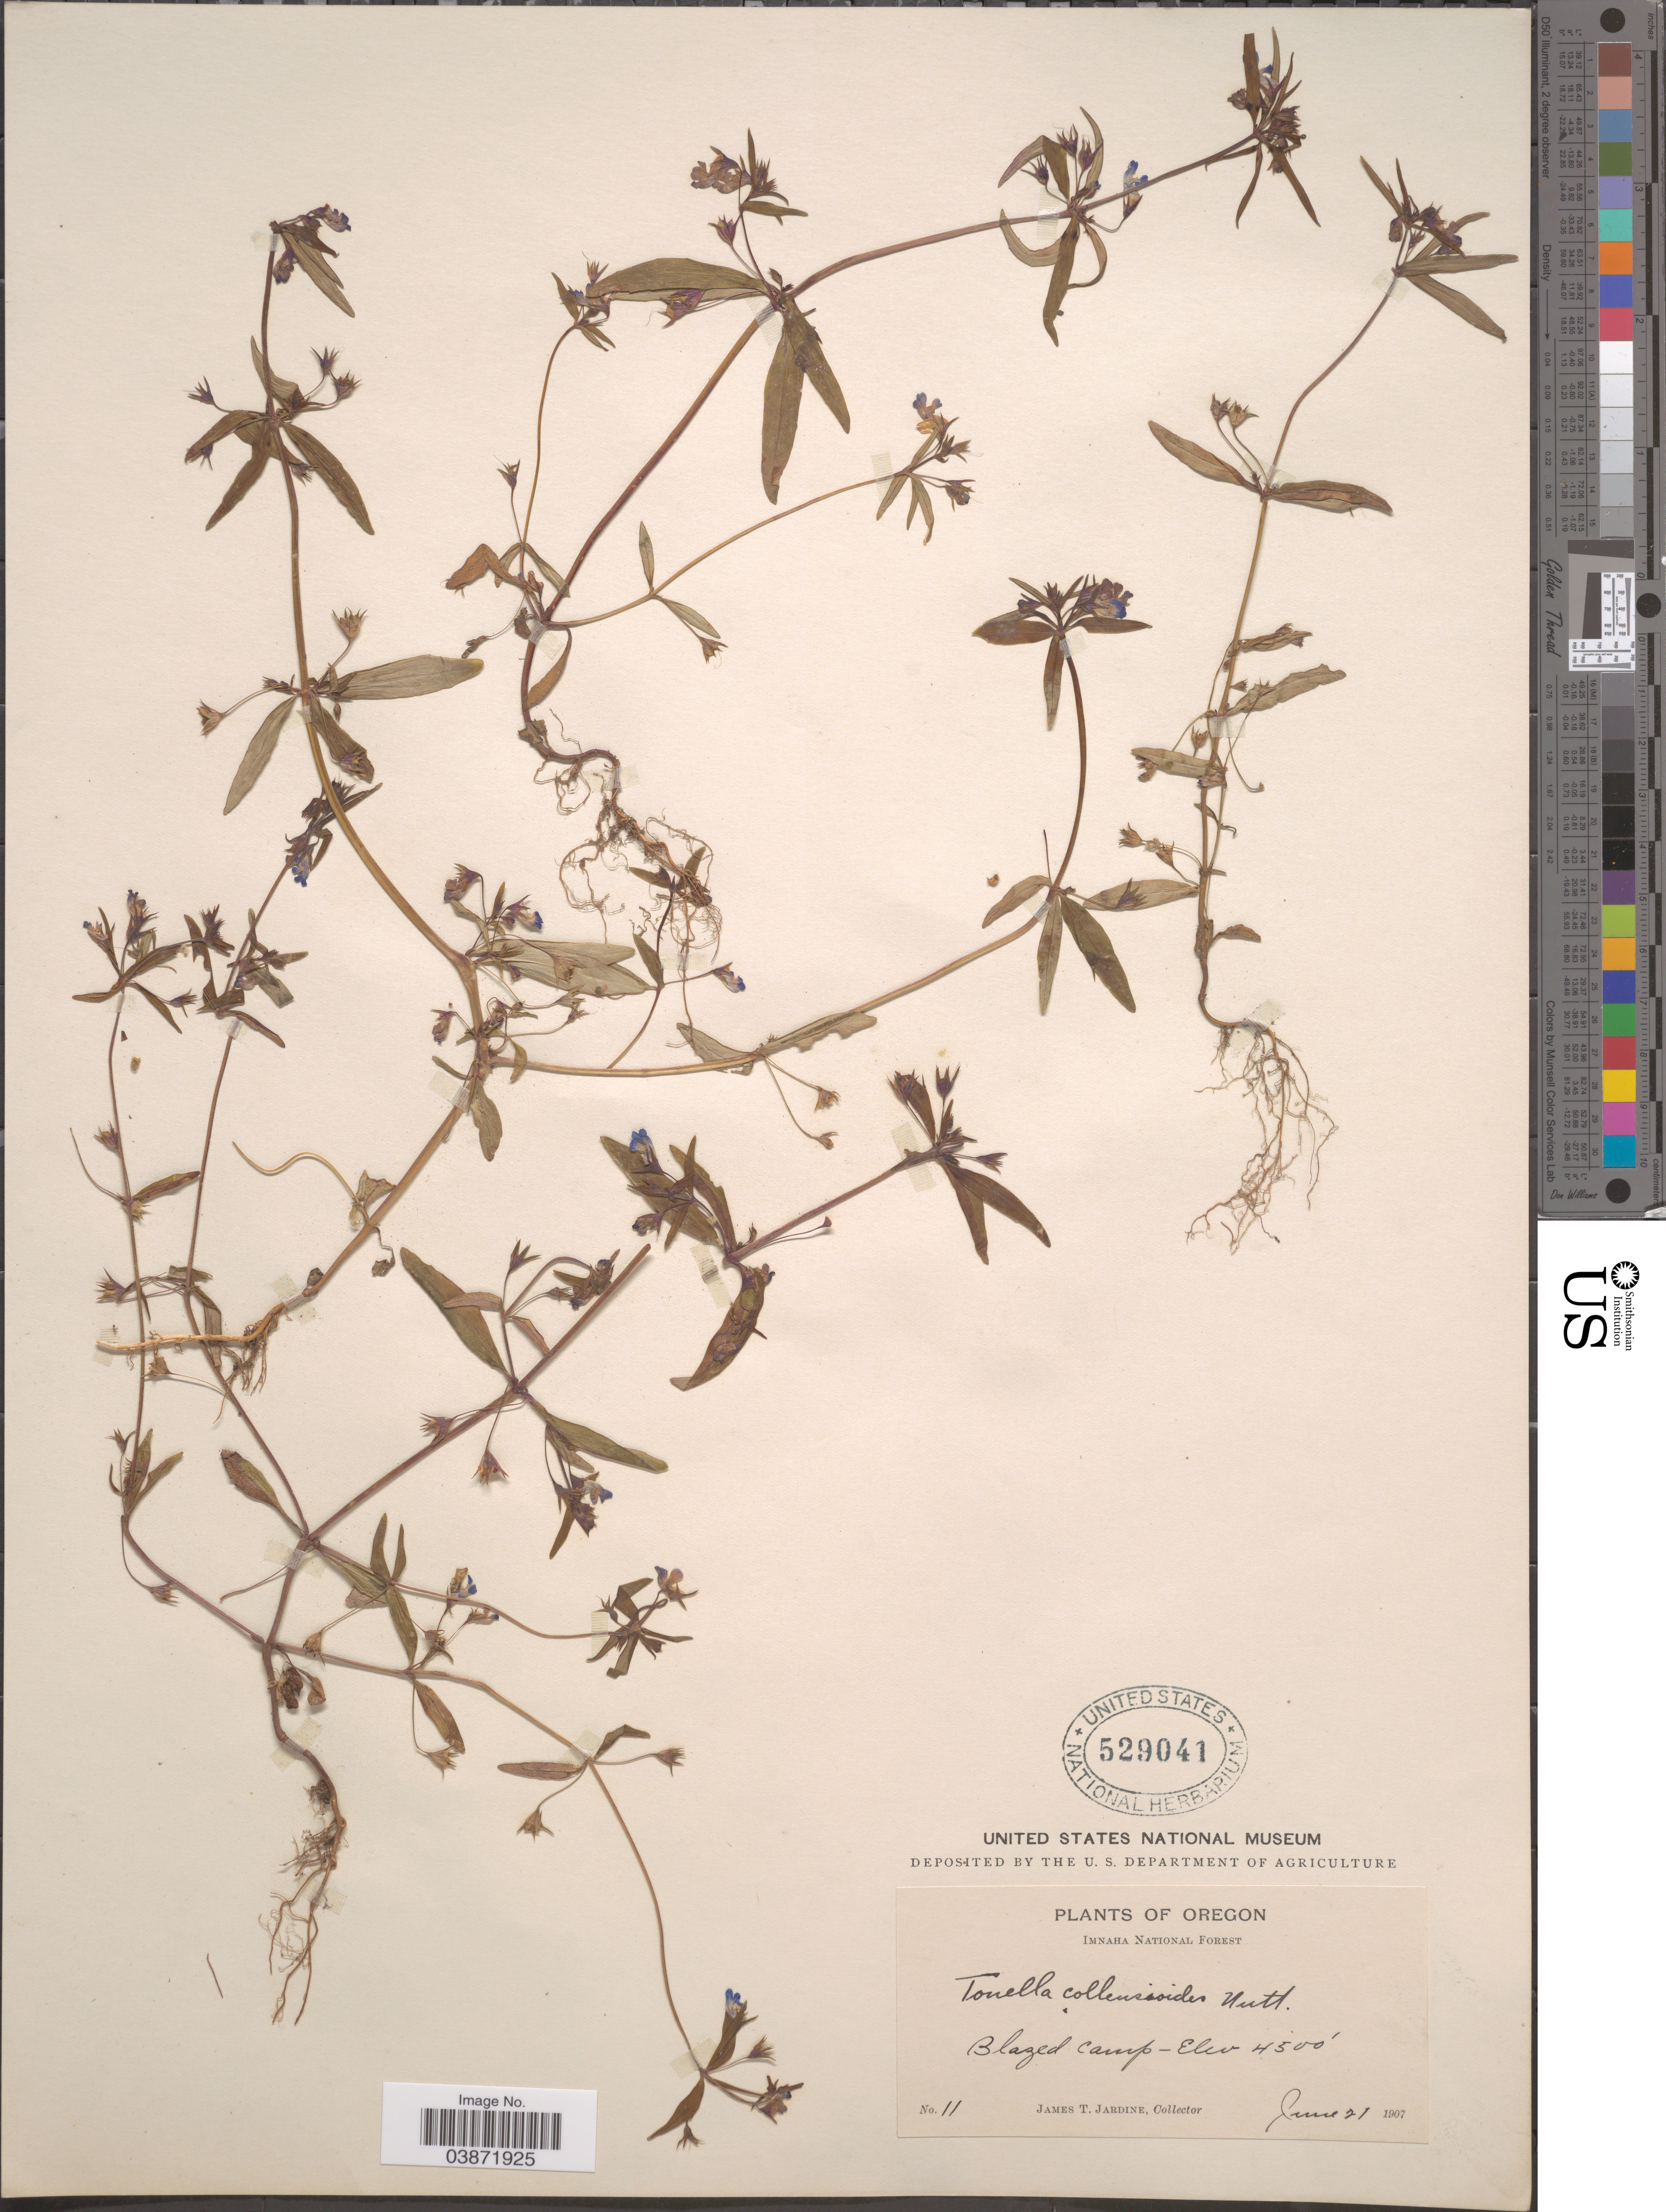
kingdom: Plantae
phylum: Tracheophyta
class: Magnoliopsida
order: Lamiales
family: Plantaginaceae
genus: Tonella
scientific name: Tonella collinsioides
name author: Nutt. ex A. Gray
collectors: J. T. Jardine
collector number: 11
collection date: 1907-06-21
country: United States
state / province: Oregon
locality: Imnaha National Forest. Blazed Camp.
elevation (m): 1372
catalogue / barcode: US 529041